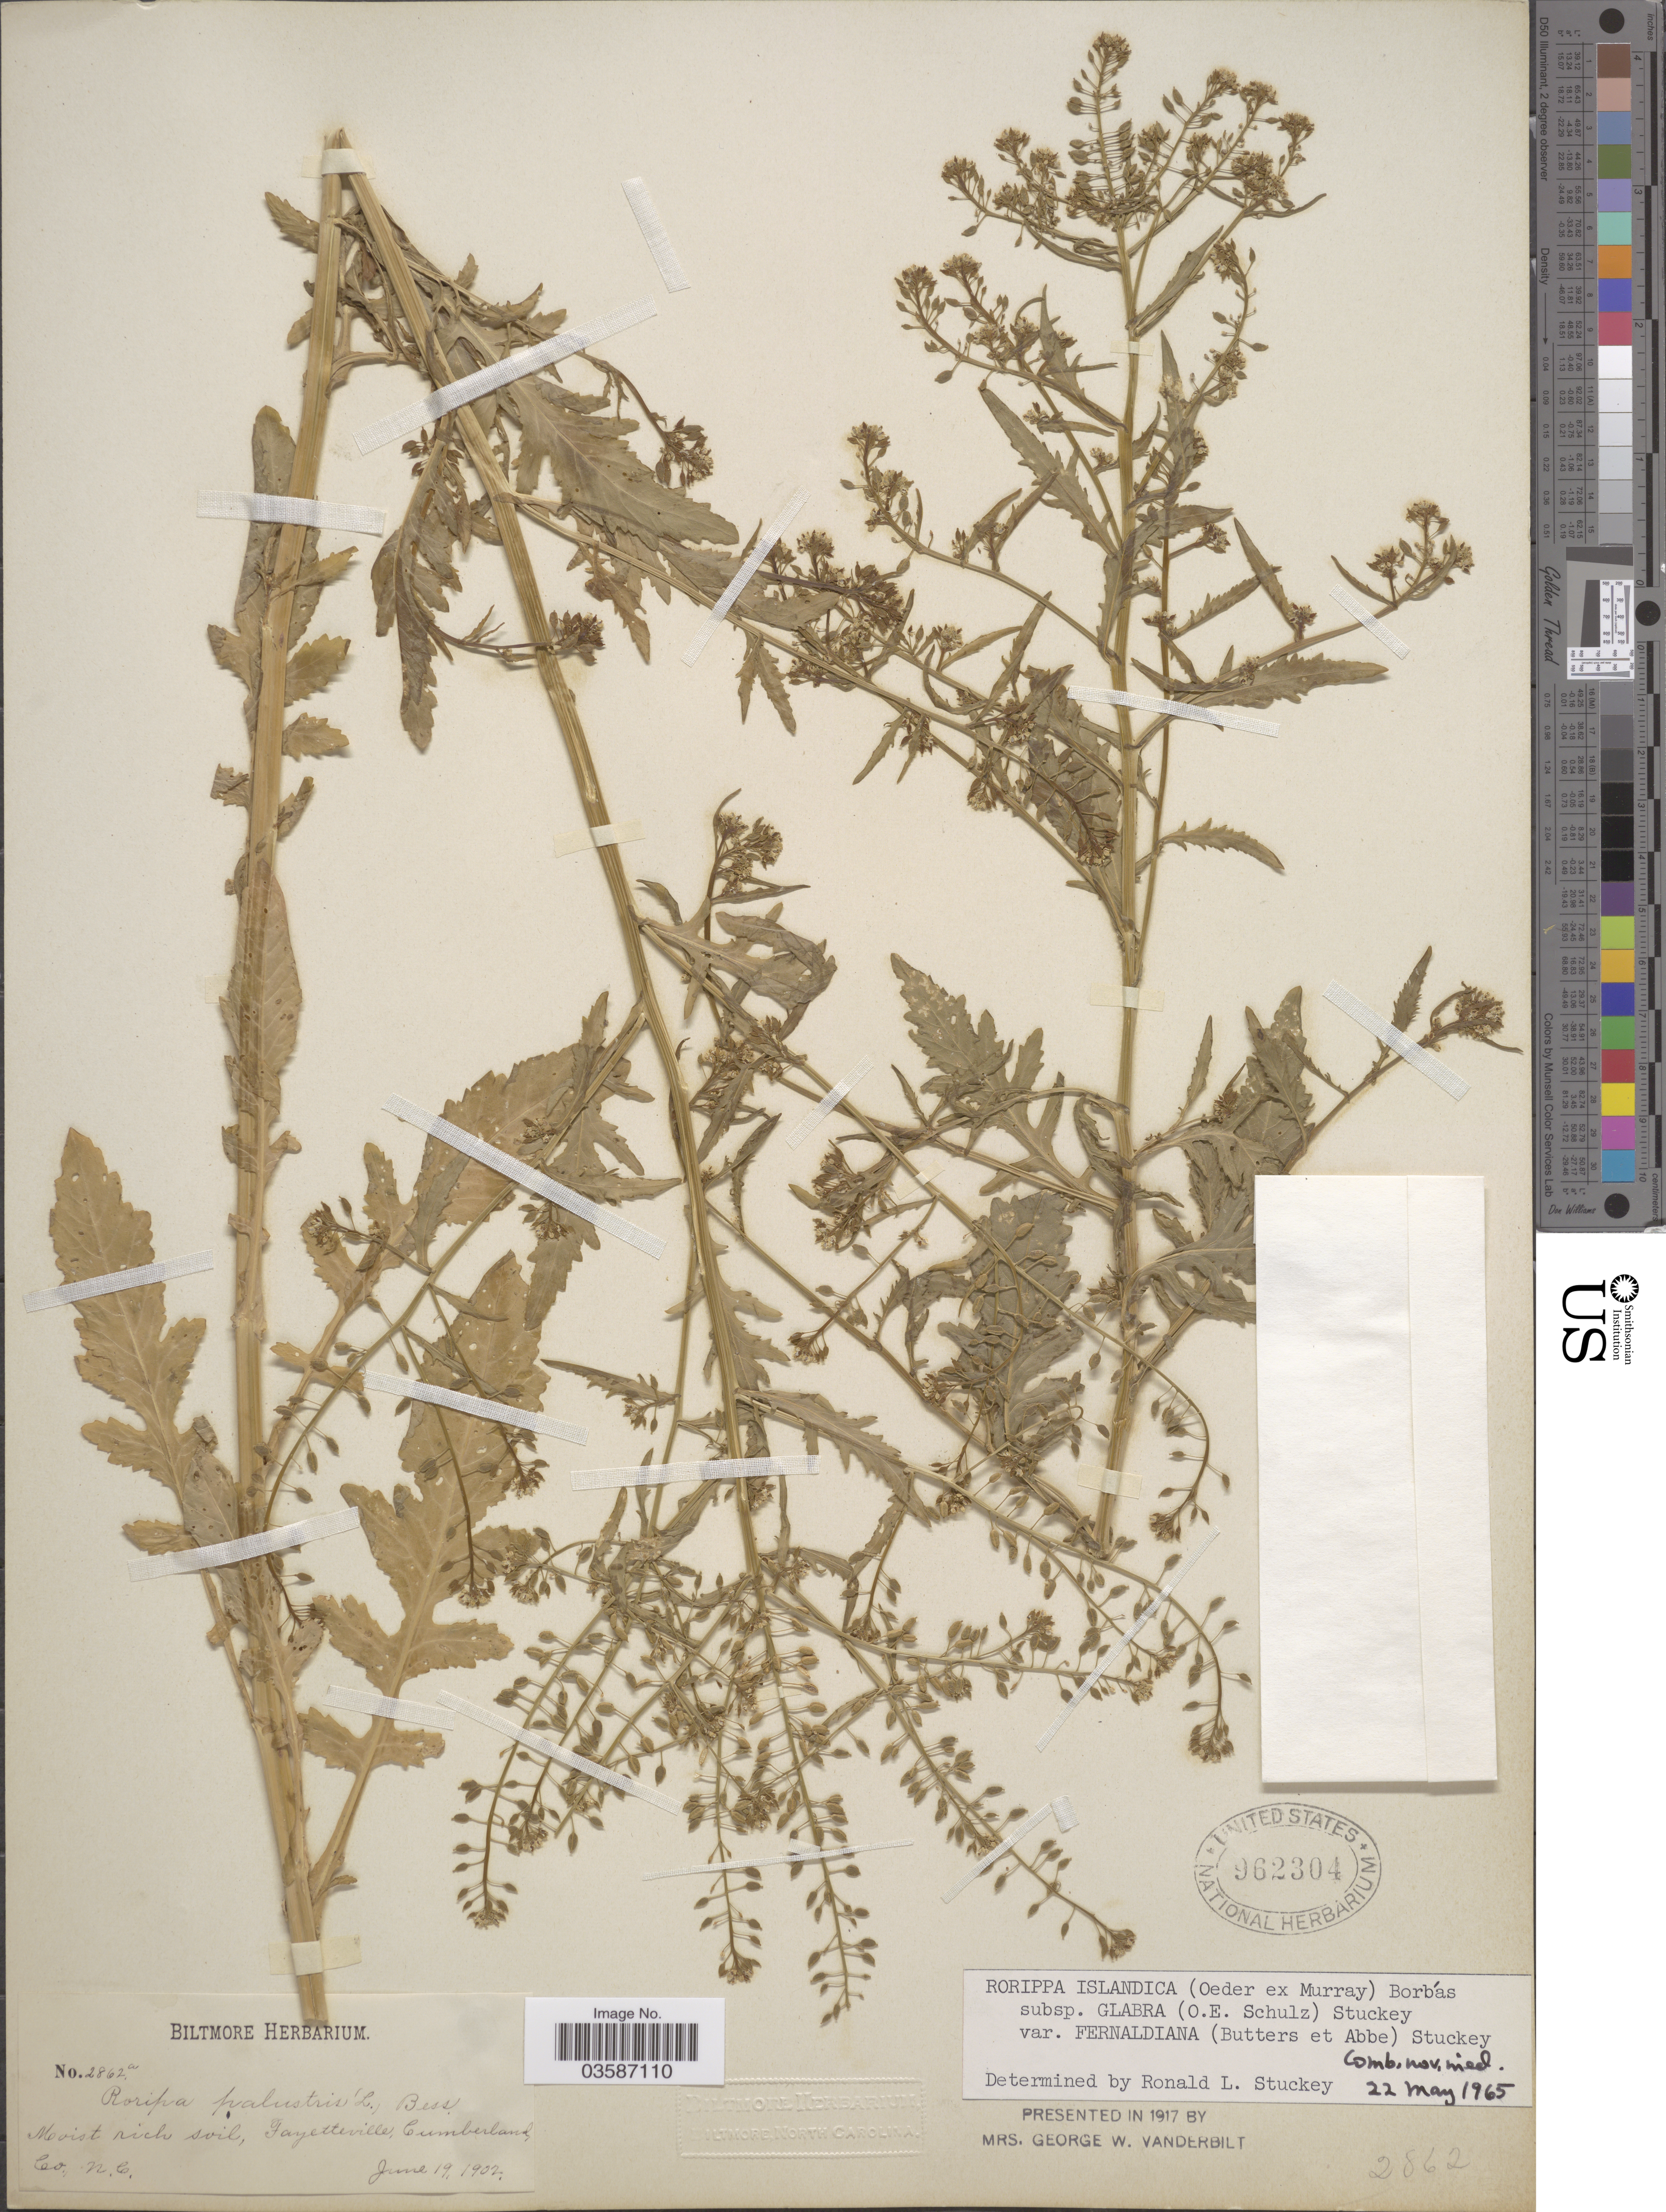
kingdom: Plantae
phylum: Tracheophyta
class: Magnoliopsida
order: Brassicales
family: Brassicaceae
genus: Rorippa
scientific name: Rorippa islandica var. fernaldiana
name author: Butters & Abbe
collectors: ex herb. Biltmore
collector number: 2862a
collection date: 1902-06-19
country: United States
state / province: North Carolina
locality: Fayetteville, Cumberland Co.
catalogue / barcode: US 962304